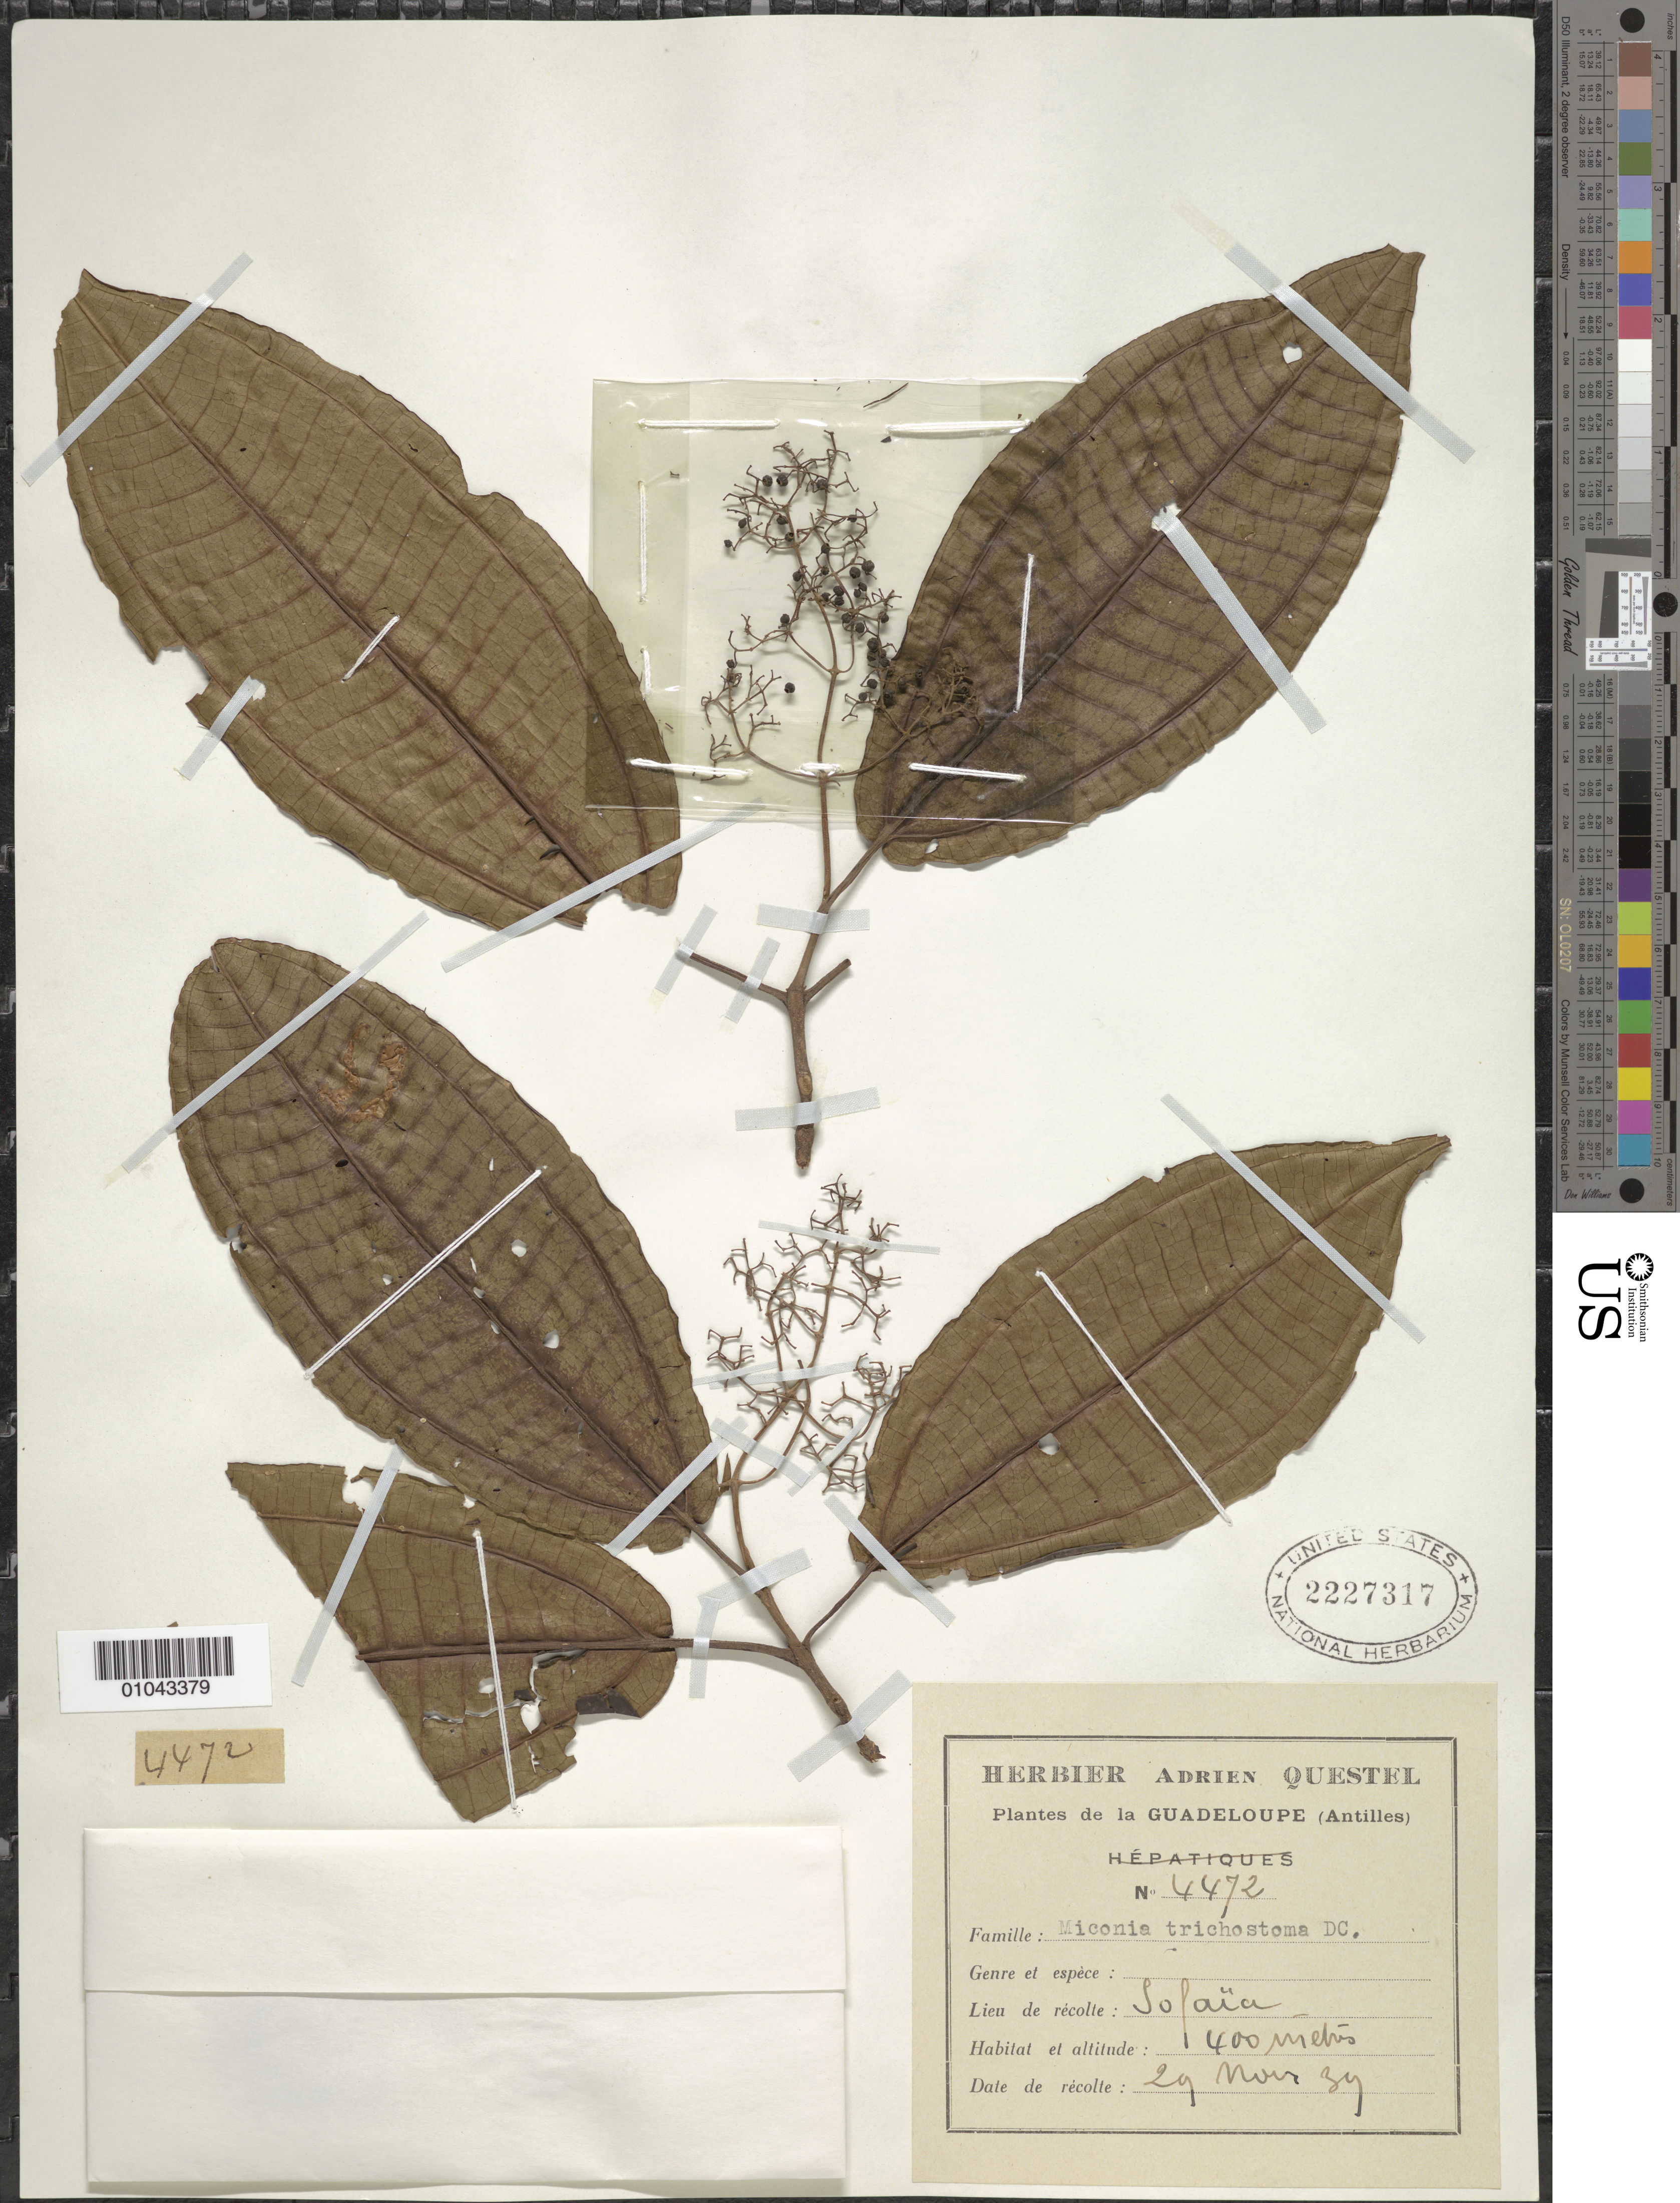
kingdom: Plantae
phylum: Tracheophyta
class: Magnoliopsida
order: Myrtales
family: Melastomataceae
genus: Miconia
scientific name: Miconia trichotoma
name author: (Desr.) DC.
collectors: A. Questel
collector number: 4472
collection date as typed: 29 Mar 1939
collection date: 1939-03-29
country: Guadeloupe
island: Basse Terre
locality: Sofaïa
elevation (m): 400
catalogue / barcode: US 2227317